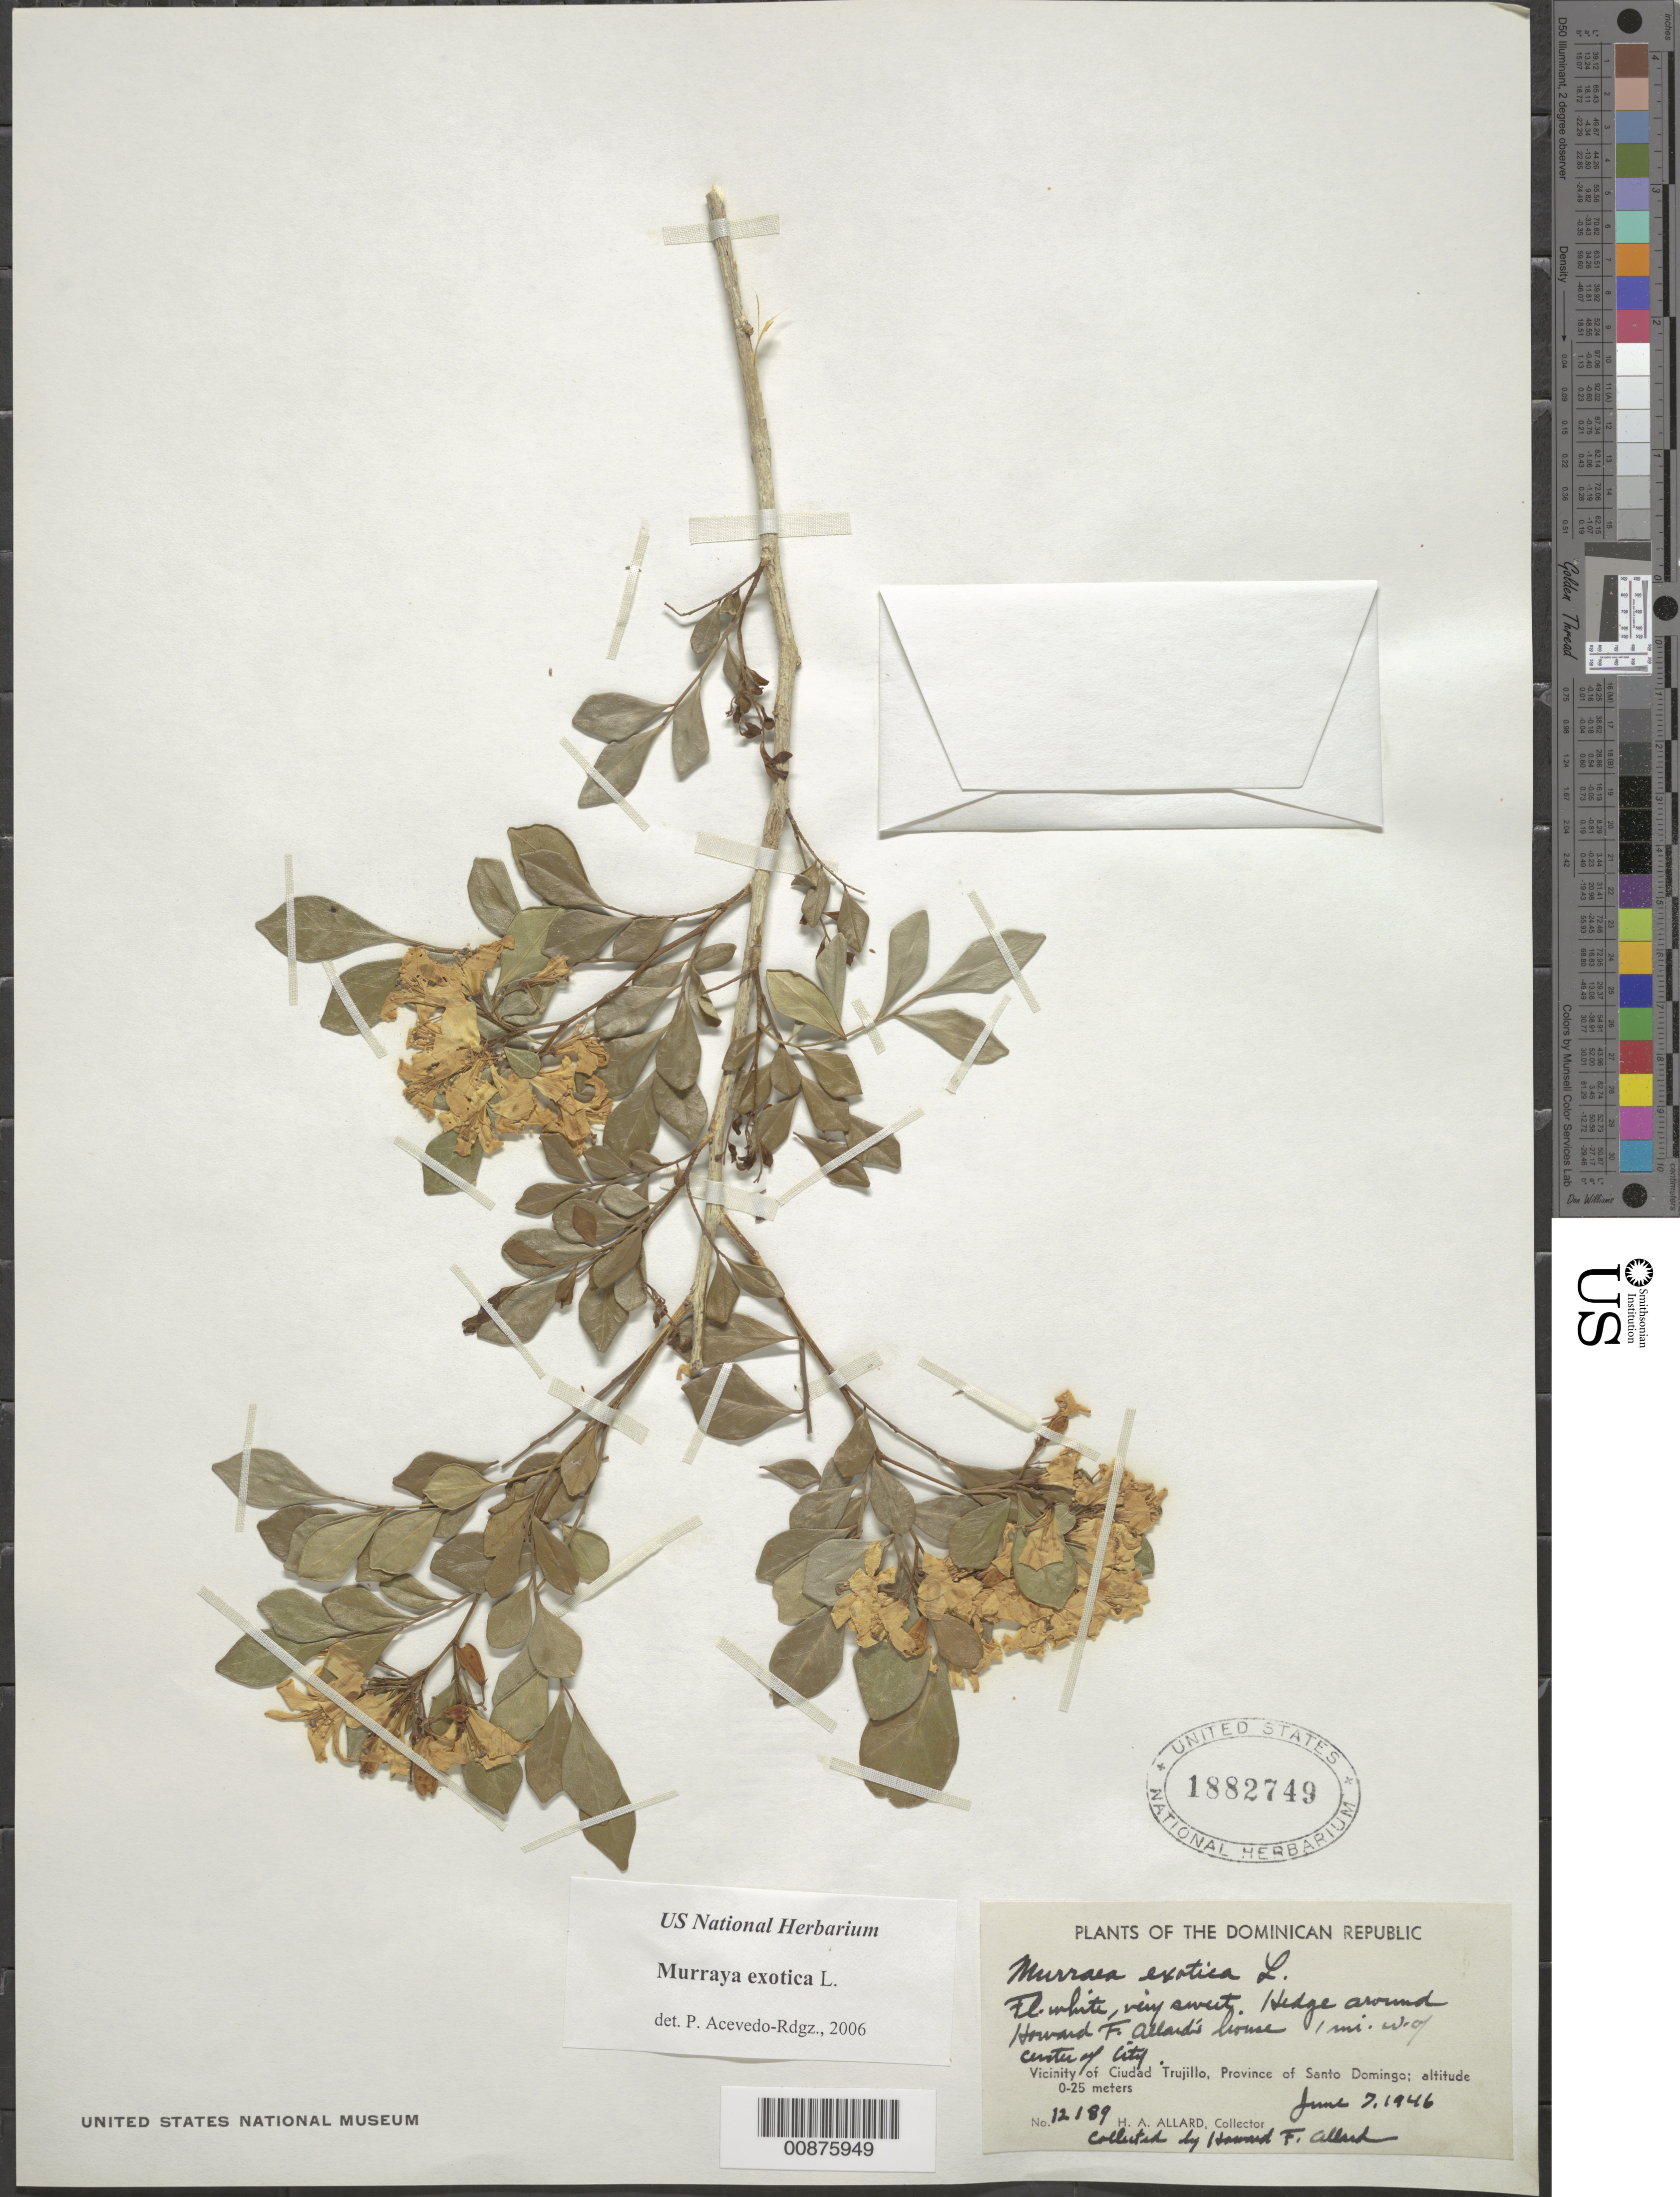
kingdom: Plantae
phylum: Tracheophyta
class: Magnoliopsida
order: Sapindales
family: Rutaceae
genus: Murraya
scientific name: Murraya exotica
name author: L.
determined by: Acevedo-Rodríguez, P., (BOT), Smithsonian Institution - National Museum of Natural History (UNITED STATES)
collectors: H. A. Allard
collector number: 12189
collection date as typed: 07 Jun 1946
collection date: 1946-06-07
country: Dominican Republic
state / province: Distrito Nacional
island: Hispaniola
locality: Vicinity of Santo Domingo City, around Howard F. Allard's house, 1 mile W of center of city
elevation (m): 0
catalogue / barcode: US 1882749